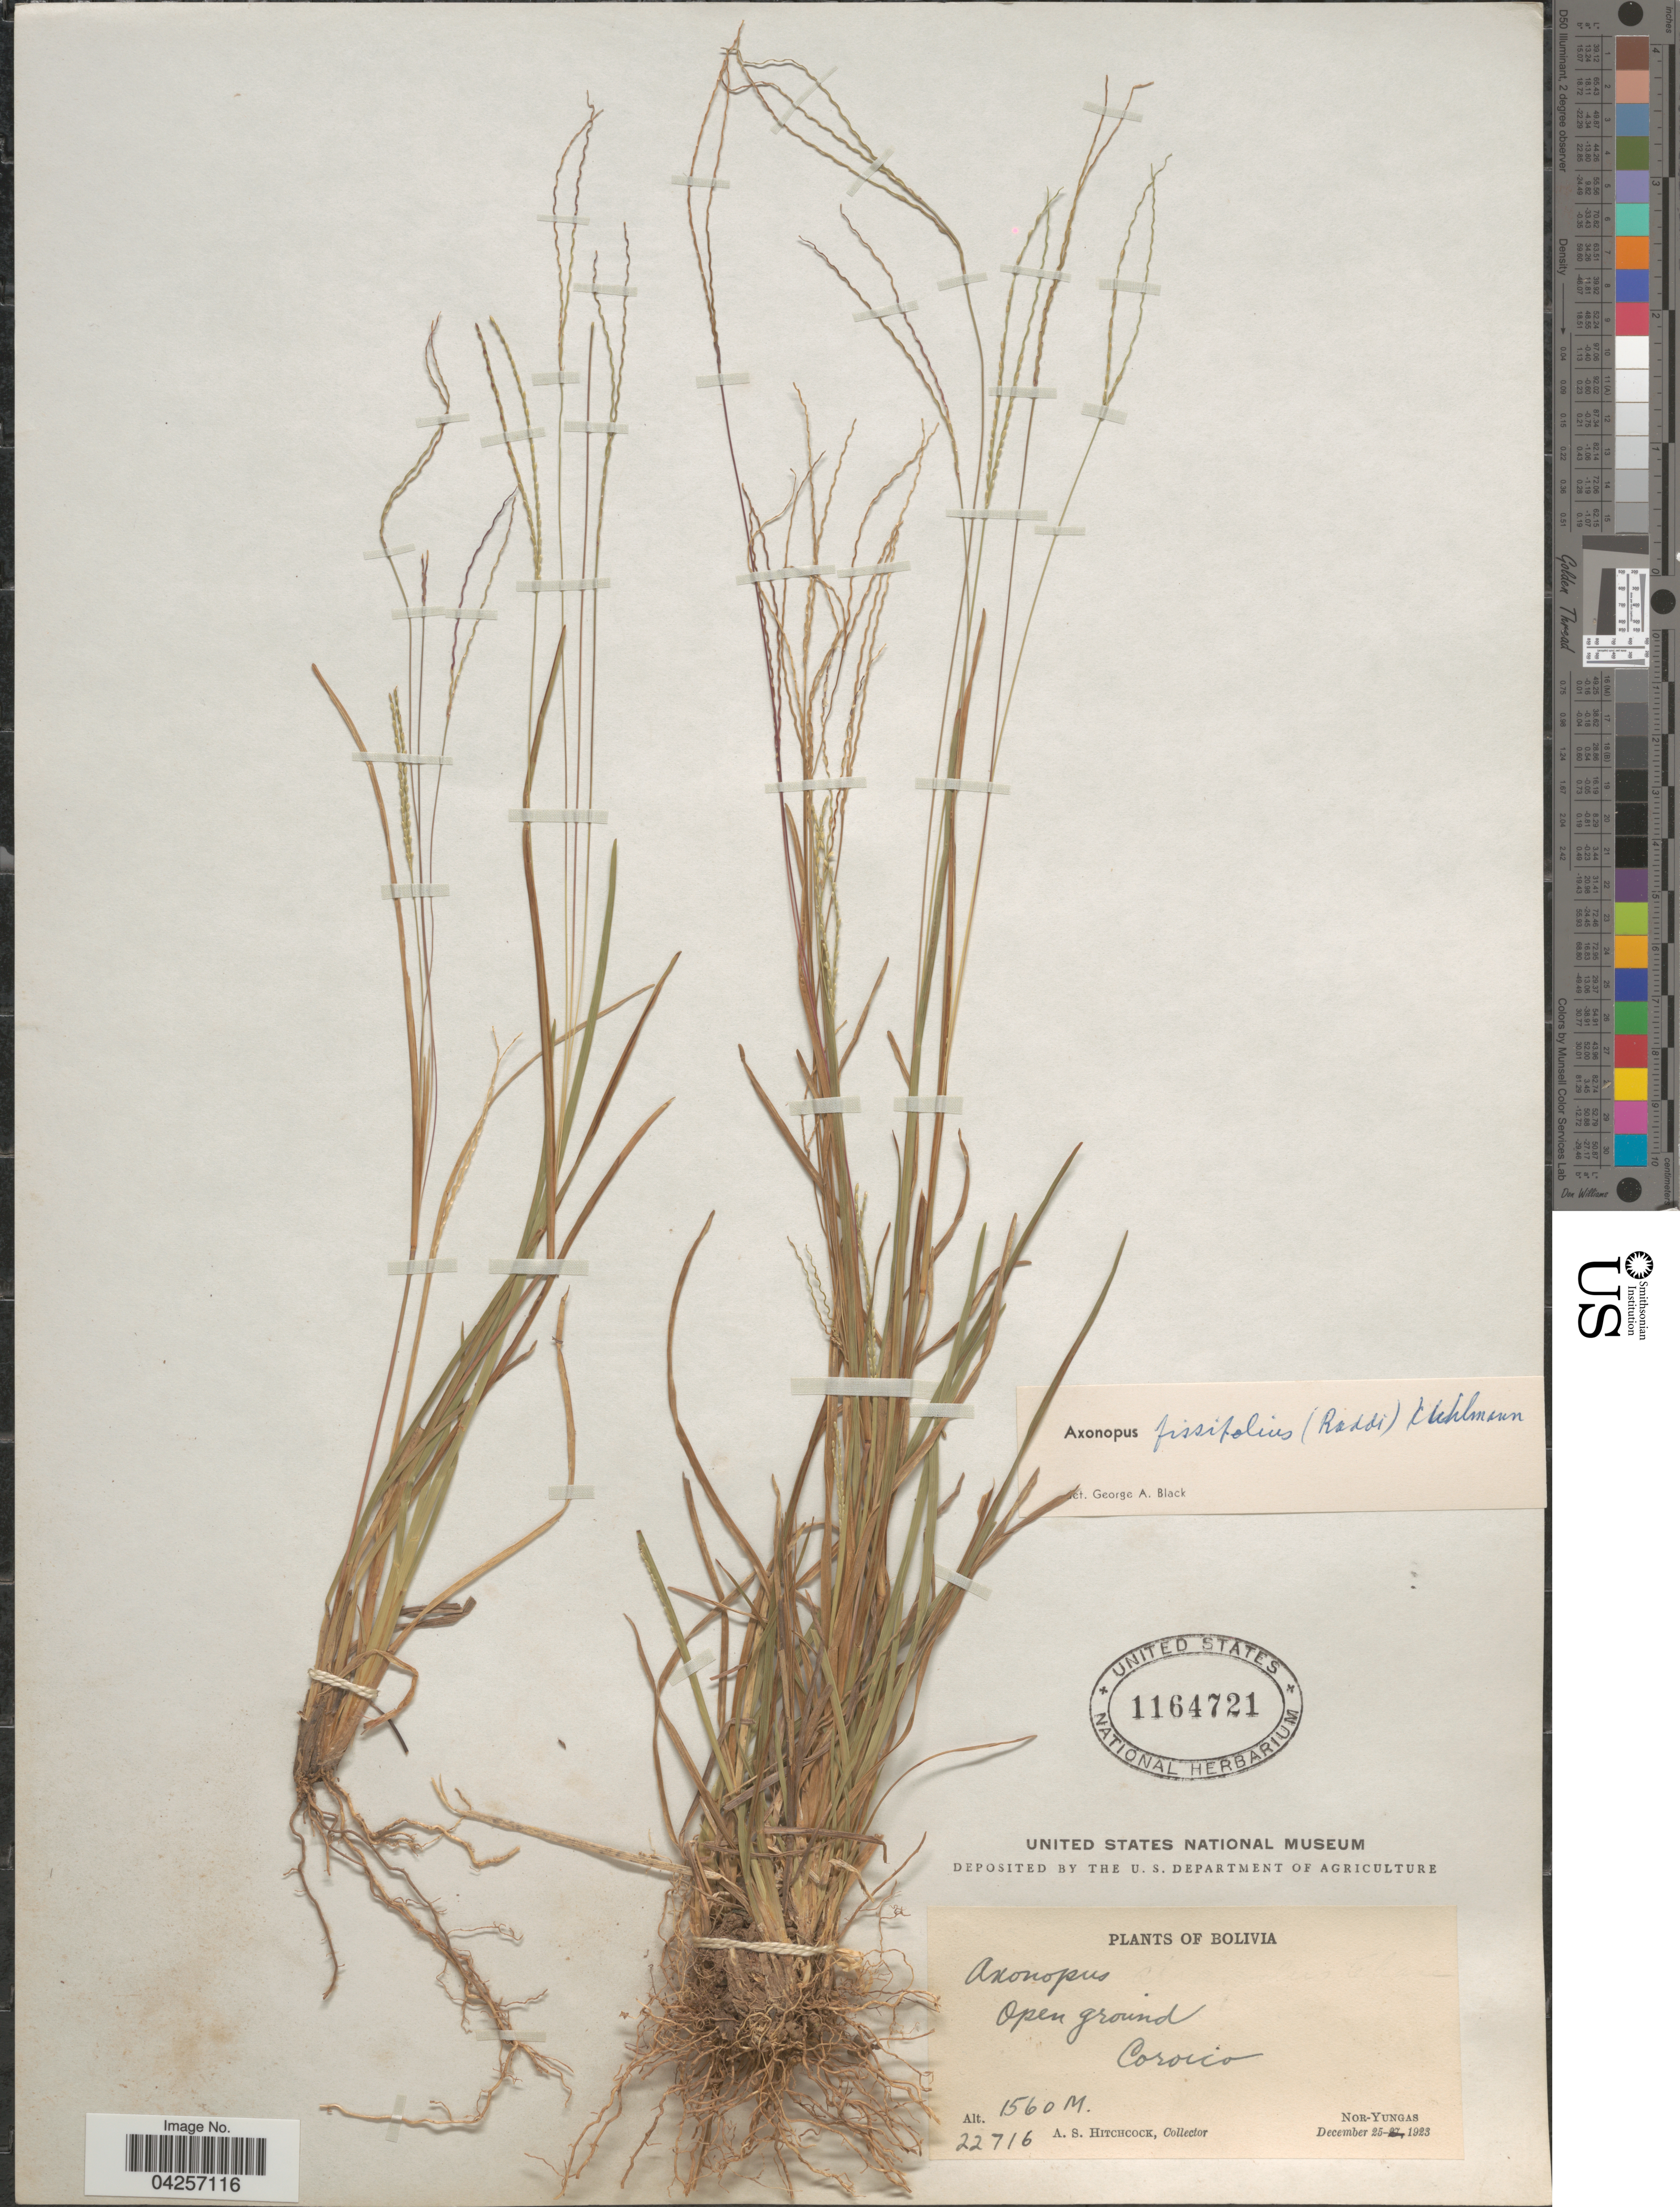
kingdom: Plantae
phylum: Tracheophyta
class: Liliopsida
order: Poales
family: Poaceae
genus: Axonopus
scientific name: Axonopus fissifolius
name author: (Raddi) Kuhlm.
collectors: A. S. Hitchcock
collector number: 22716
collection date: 1923-12-25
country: Bolivia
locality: Coroico. Nor-Yungas.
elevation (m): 1560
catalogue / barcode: US 1164721